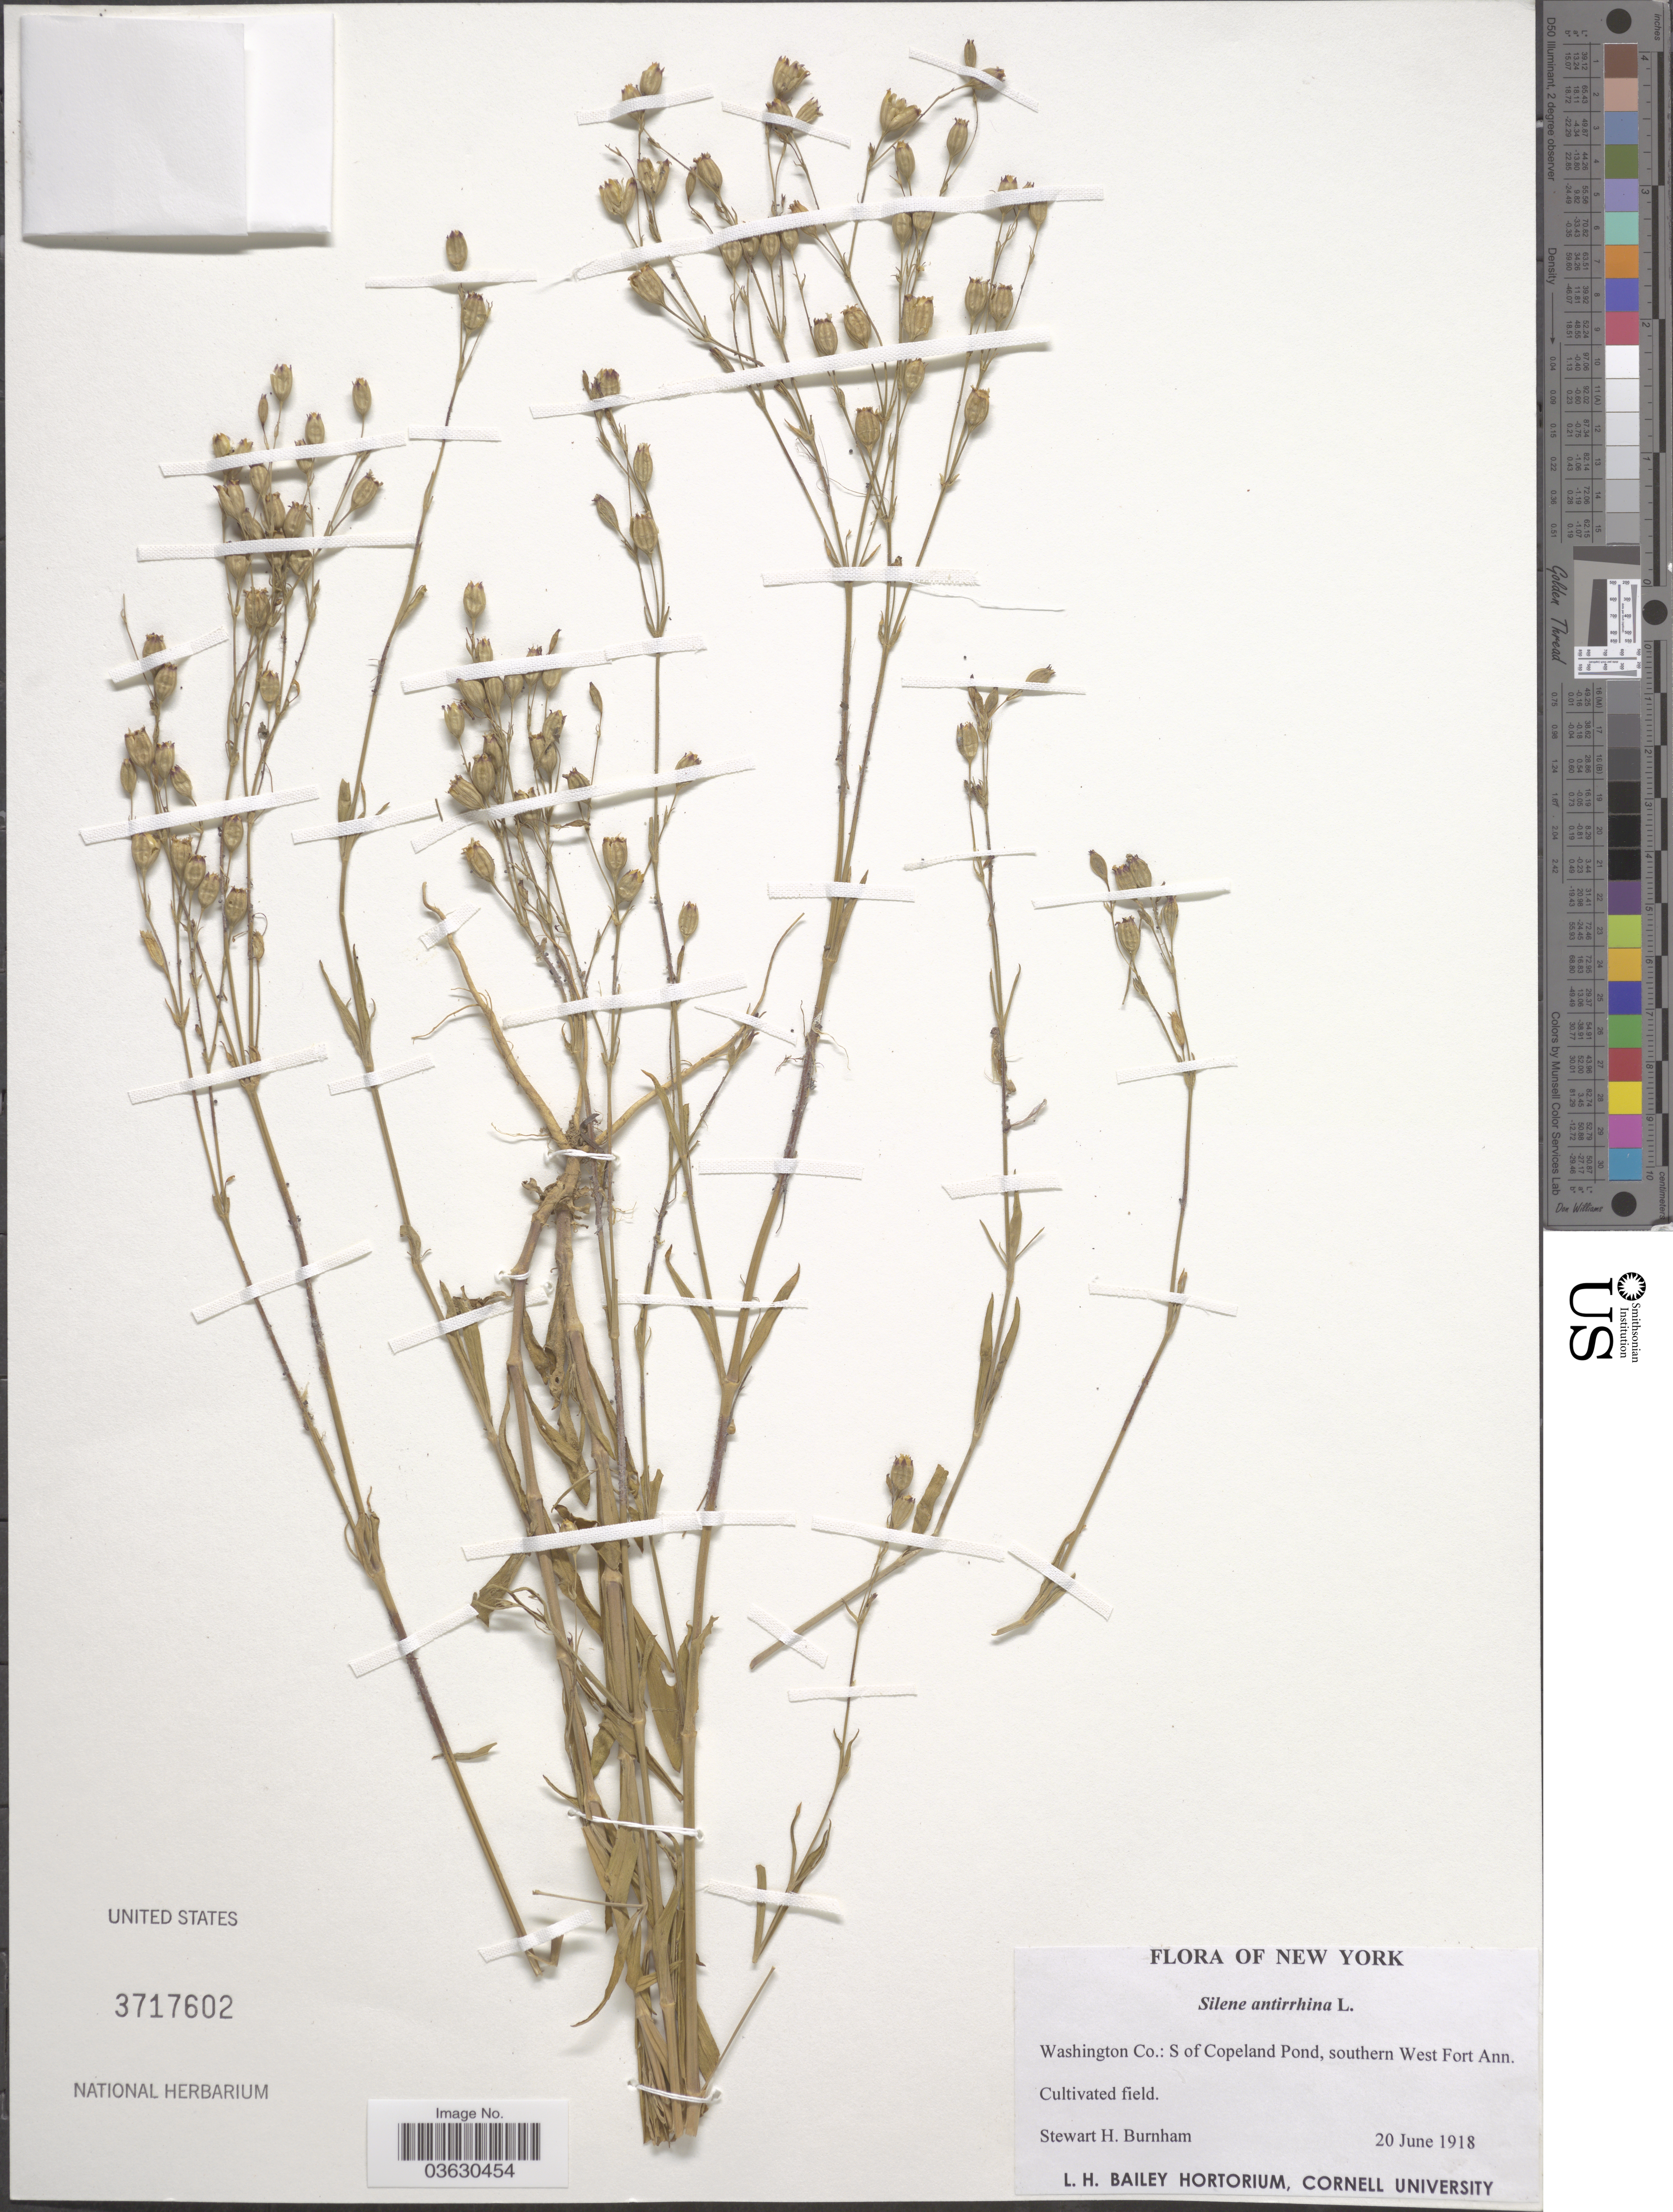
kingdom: Plantae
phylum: Tracheophyta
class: Magnoliopsida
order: Caryophyllales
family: Caryophyllaceae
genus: Silene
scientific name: Silene antirrhina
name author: L.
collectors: S. Burnham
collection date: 1918-06-20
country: United States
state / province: New York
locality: Washington Co.: S of Copeland Pond, southern West Fort Ann.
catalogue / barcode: US 3717602